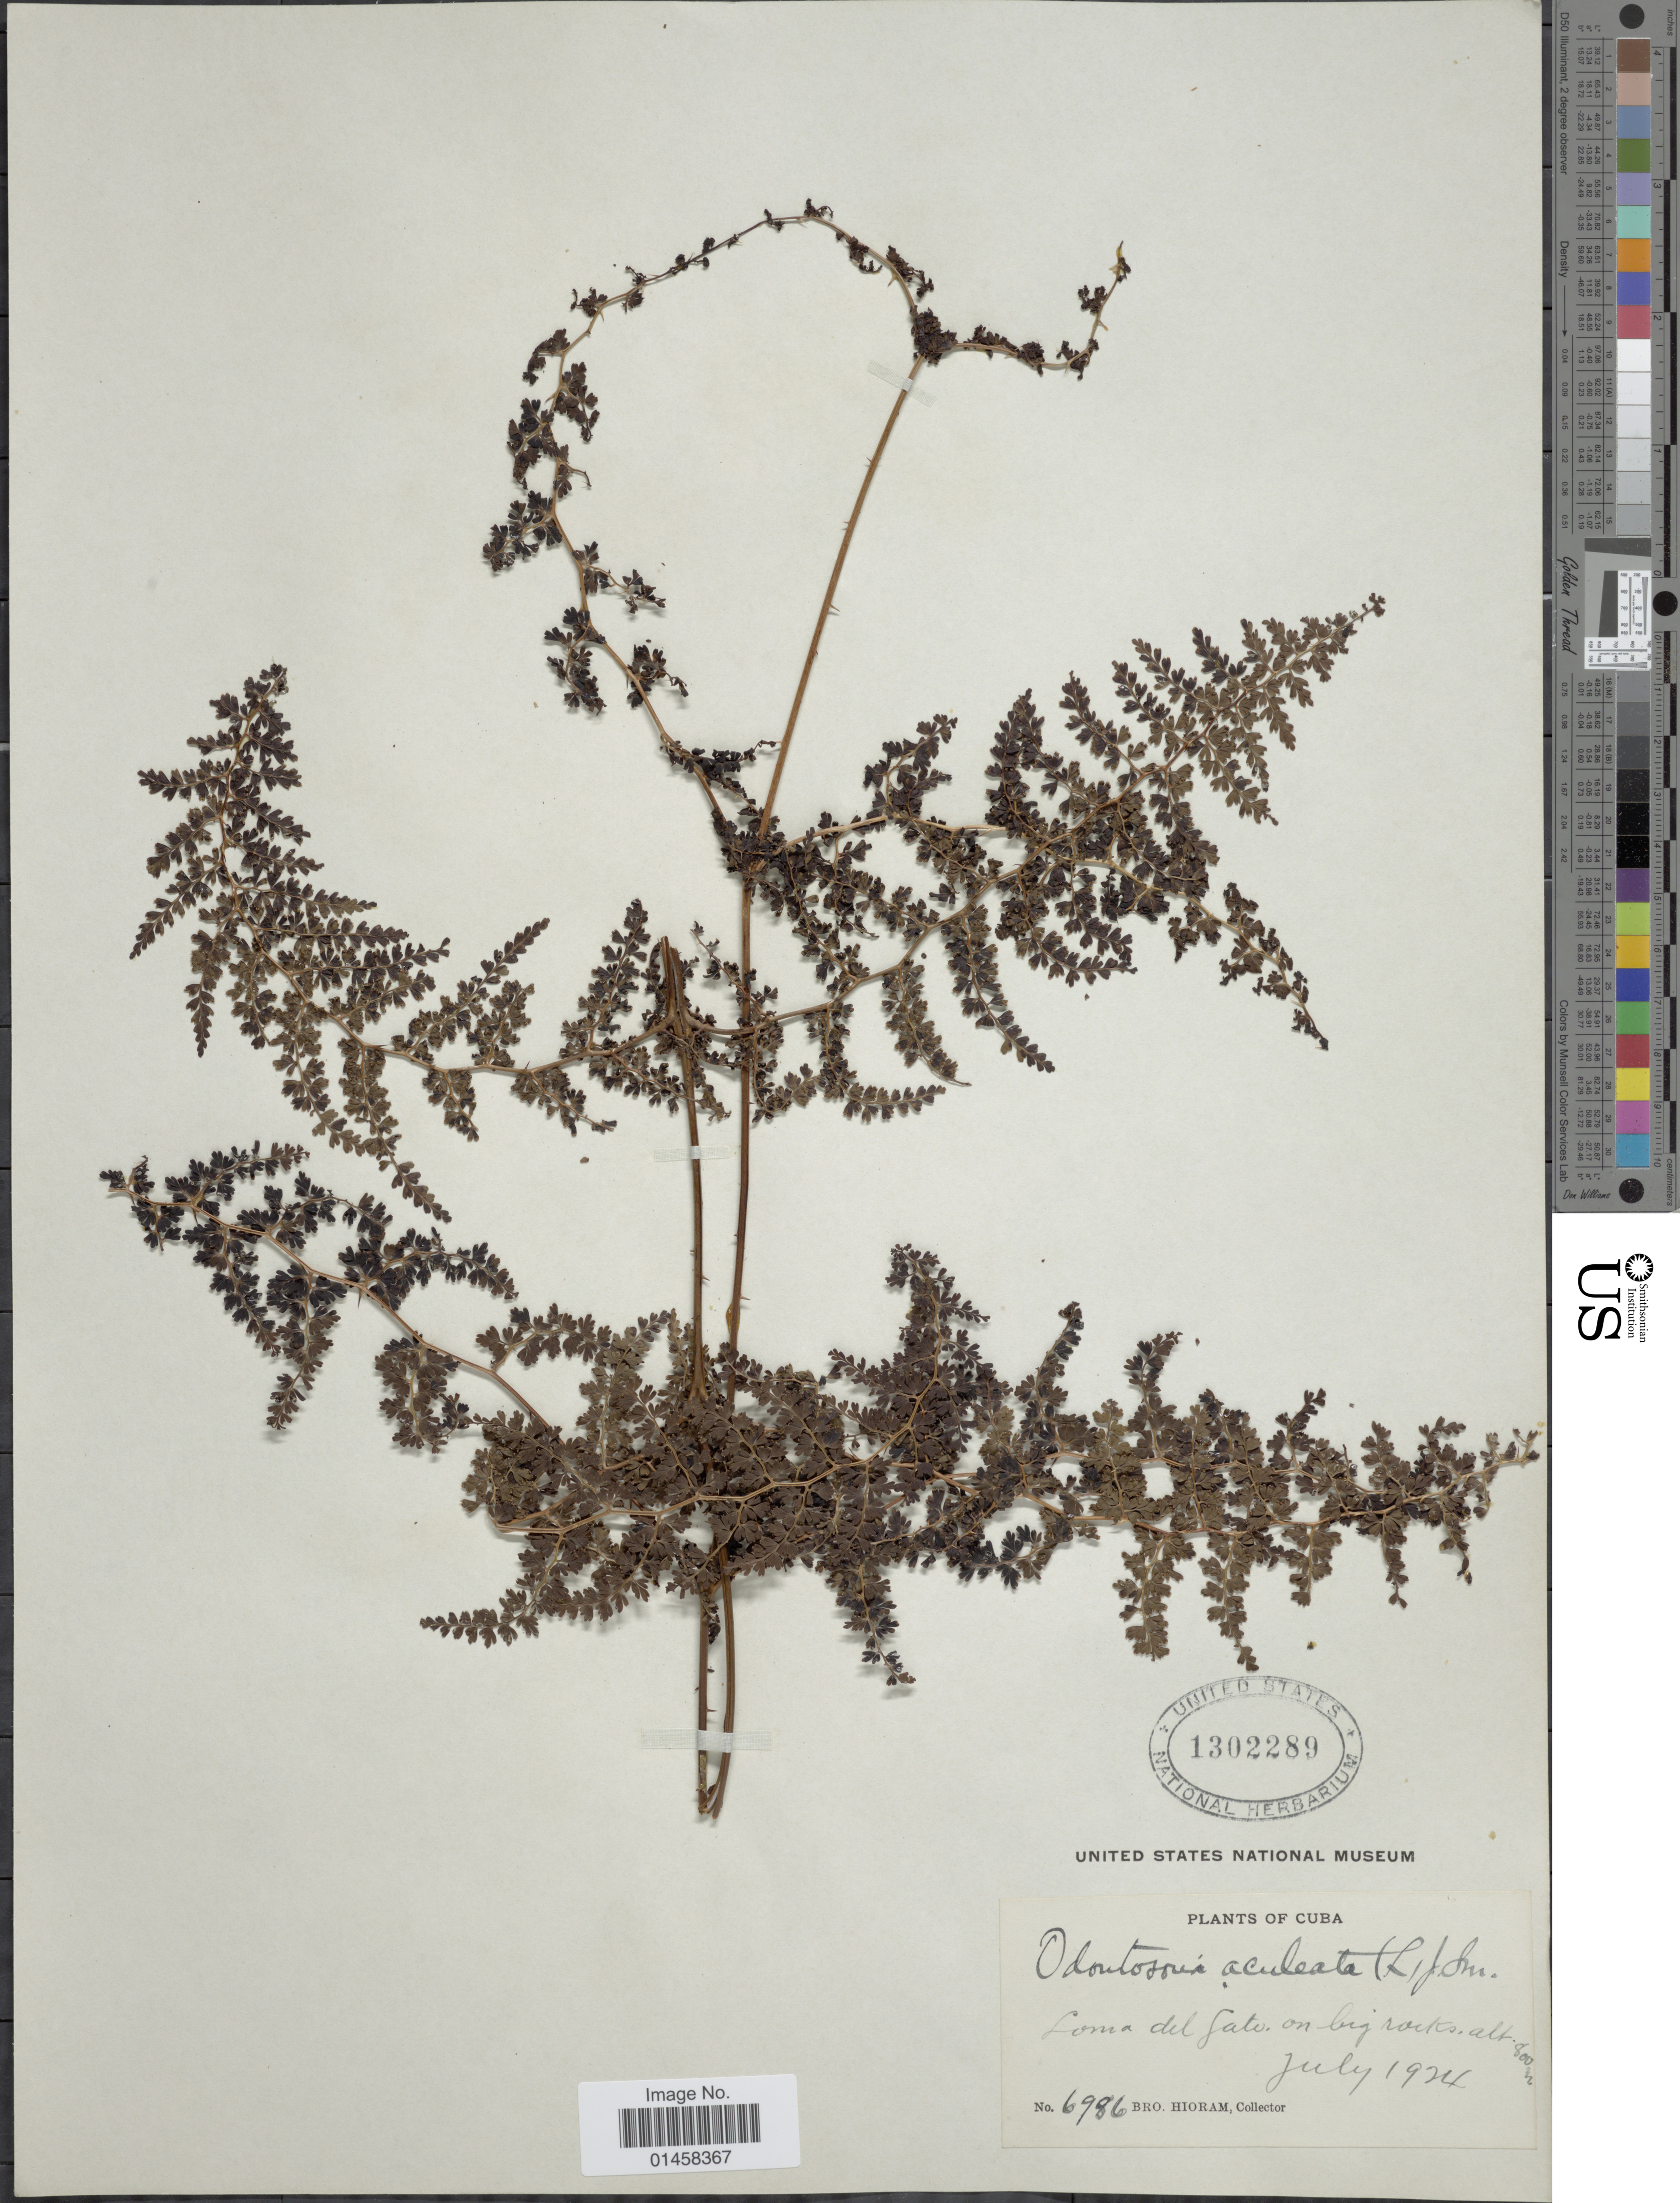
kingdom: Plantae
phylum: Tracheophyta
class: Polypodiopsida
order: Polypodiales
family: Lindsaeaceae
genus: Odontosoria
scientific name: Odontosoria aculeata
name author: (L.) J. Sm.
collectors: Bro. Hioram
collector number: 6986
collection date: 1924-07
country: Cuba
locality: Loma del Gato, On big rocks.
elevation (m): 800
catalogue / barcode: US 1302289